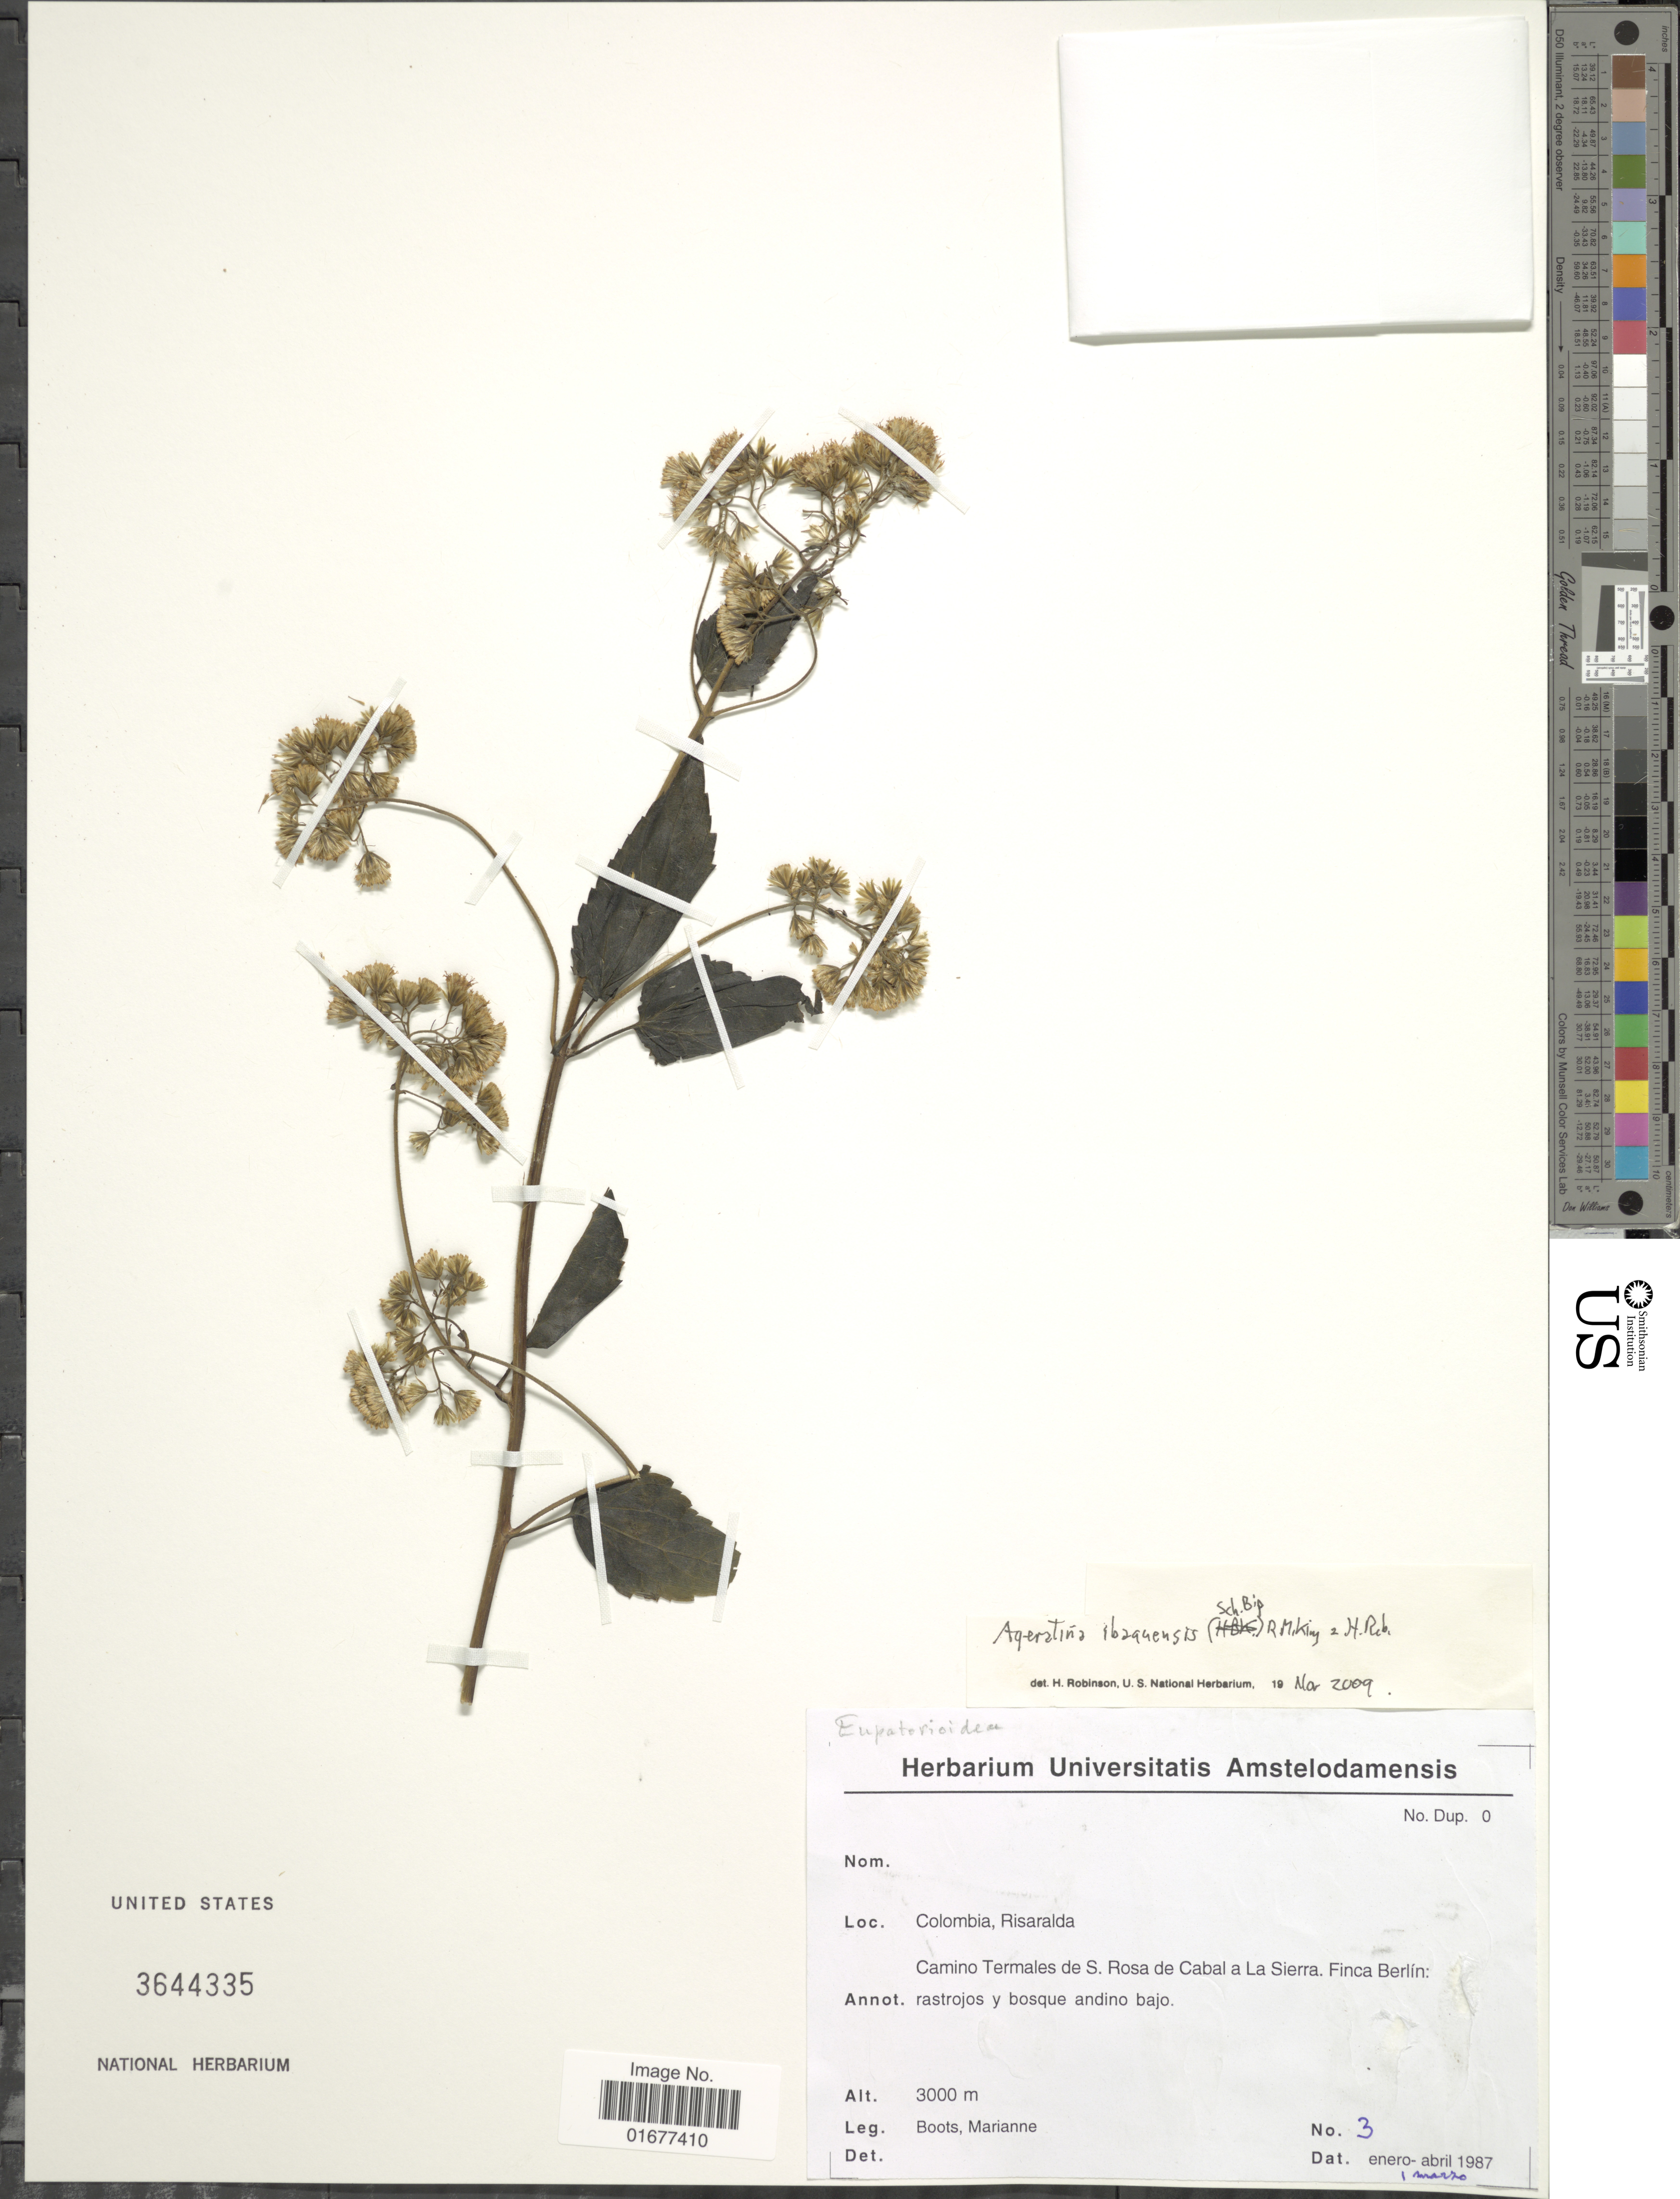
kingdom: Plantae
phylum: Tracheophyta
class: Magnoliopsida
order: Asterales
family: Asteraceae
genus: Ageratina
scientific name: Ageratina ibaguensis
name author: (Sch. Bip. ex Hieron.) R.M. King & H. Rob.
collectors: M. Boots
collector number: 3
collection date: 1987-03-01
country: Colombia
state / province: Risaralda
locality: Camino Termales de S. Rosa de Cabal a La Sierra, Finca Berlin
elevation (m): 3000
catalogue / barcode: US 3644335